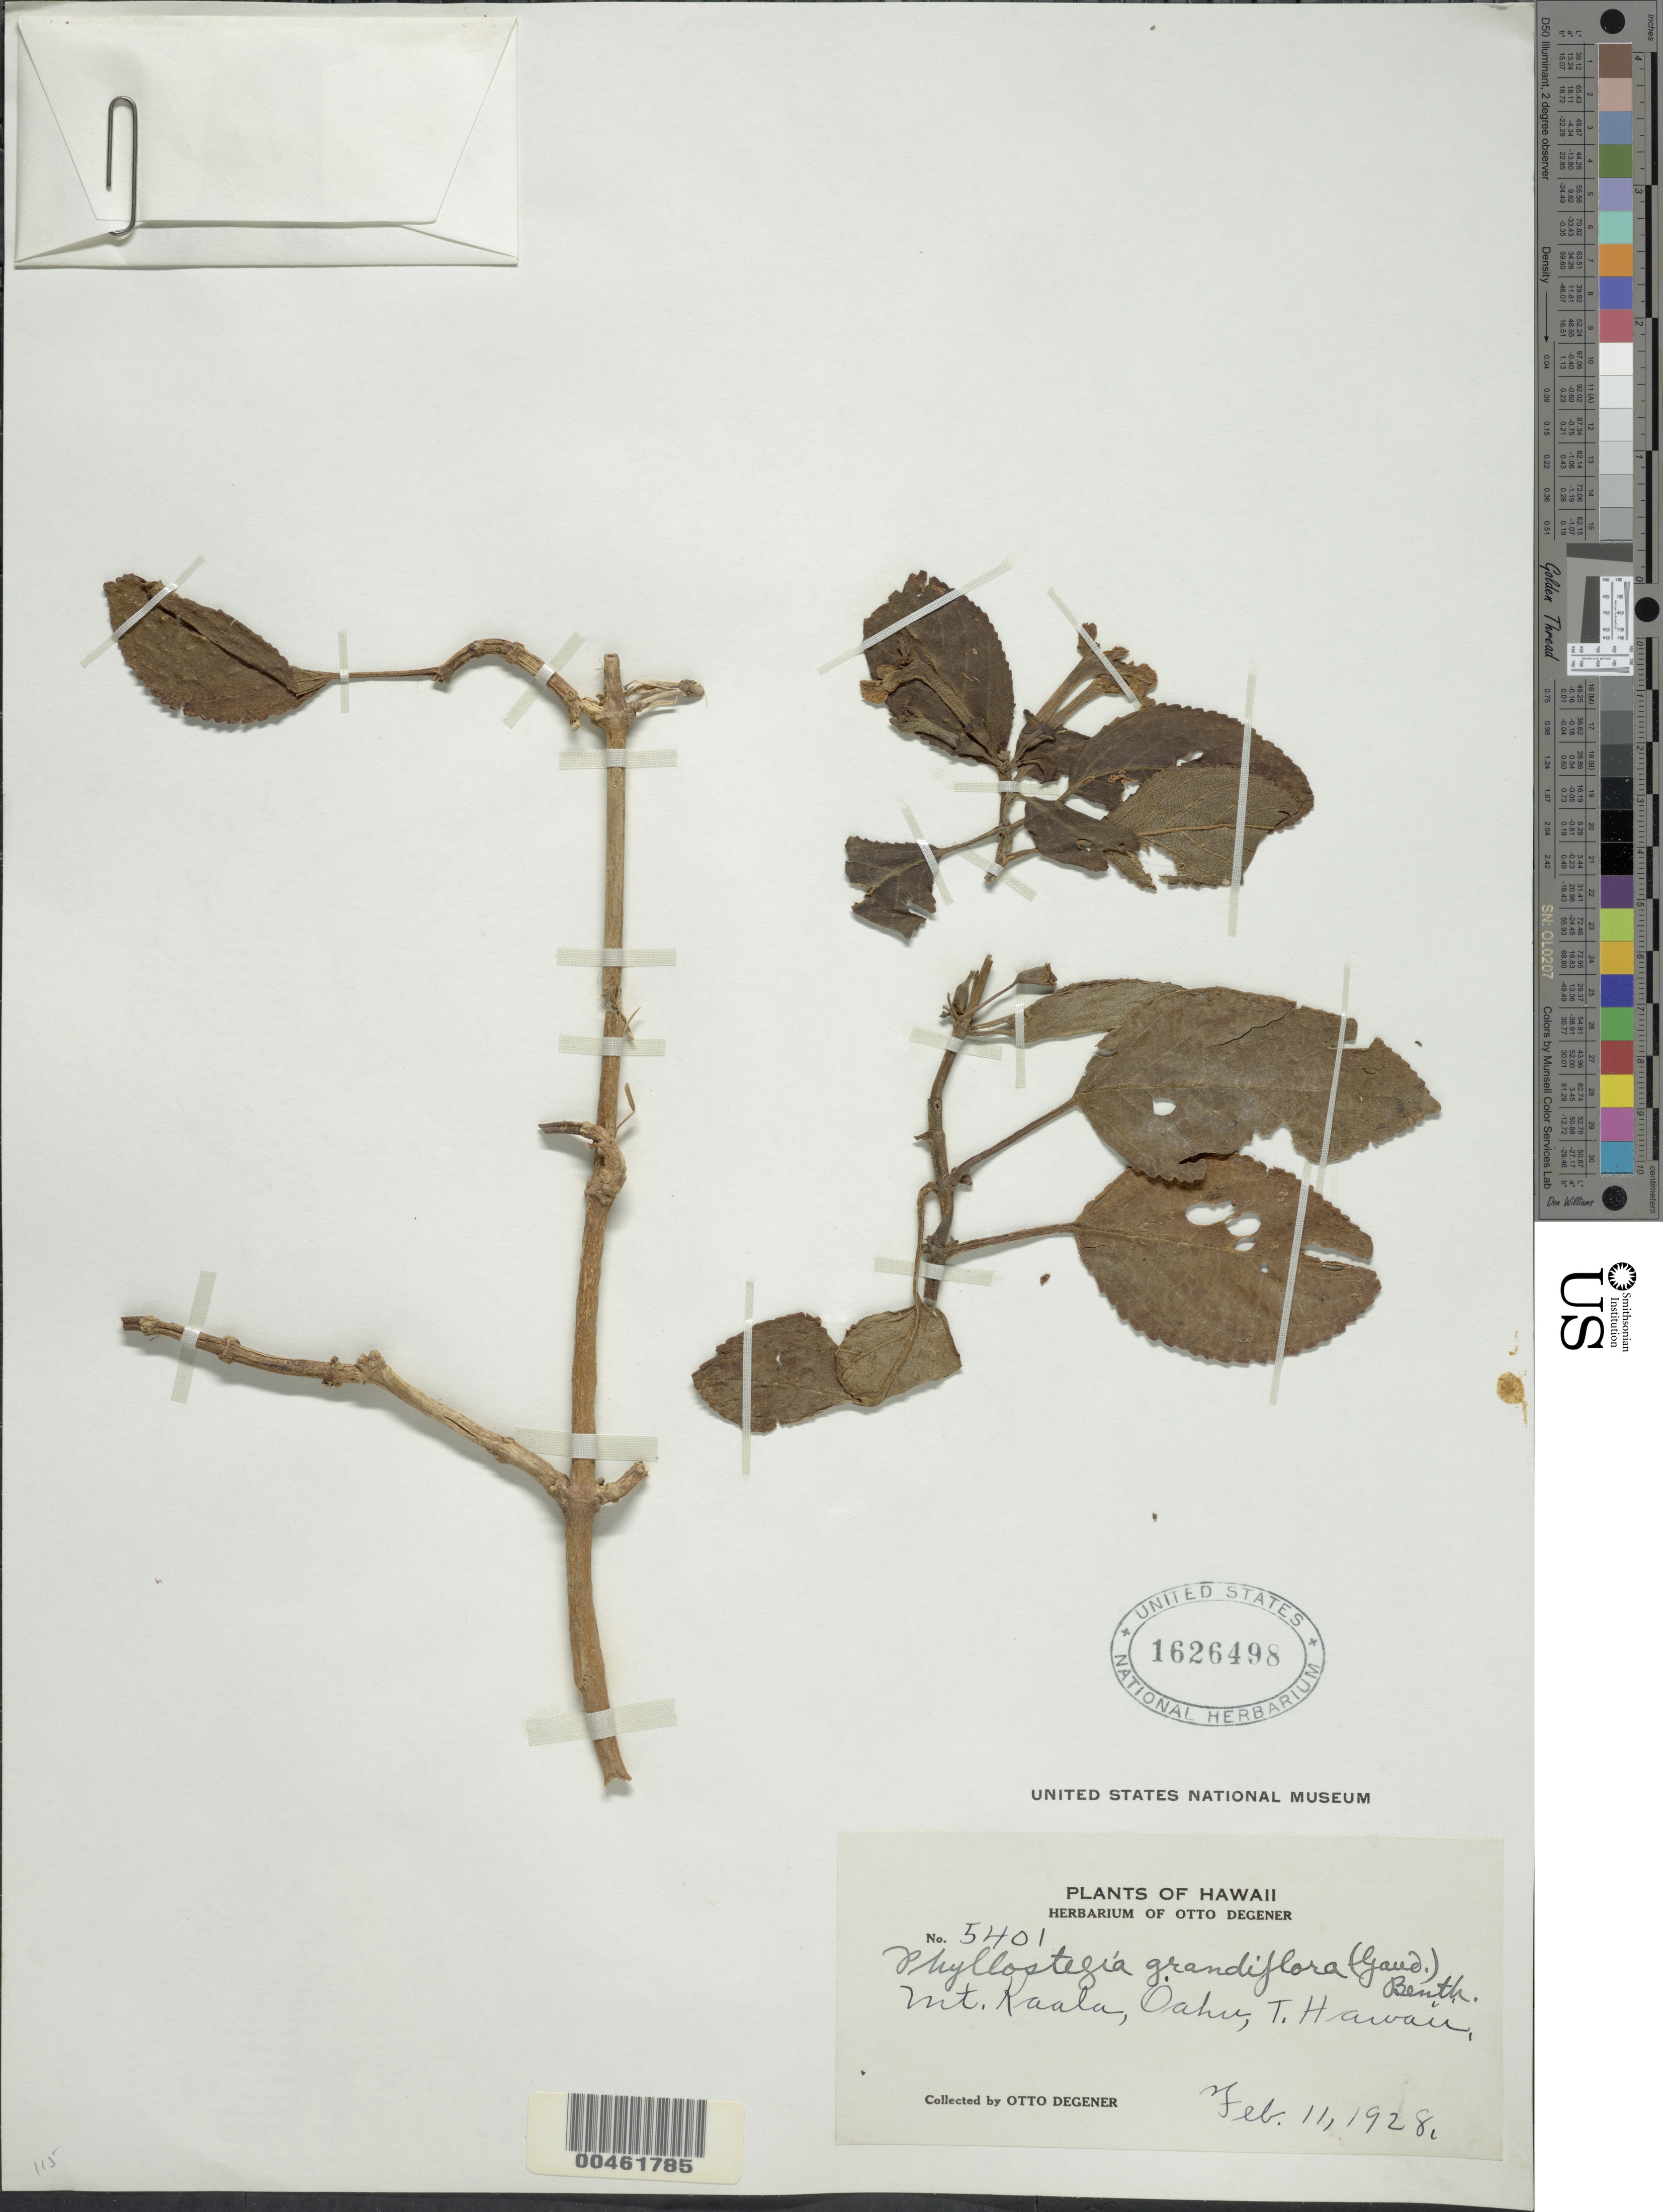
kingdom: Plantae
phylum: Tracheophyta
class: Magnoliopsida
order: Lamiales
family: Lamiaceae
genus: Phyllostegia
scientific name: Phyllostegia grandiflora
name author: (Gaudich.) Benth.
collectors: O. Degener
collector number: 5401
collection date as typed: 11 Feb 1928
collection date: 1928-02-11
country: United States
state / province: Hawaii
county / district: Honolulu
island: Oahu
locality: Mount Kaala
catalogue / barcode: US 1626498